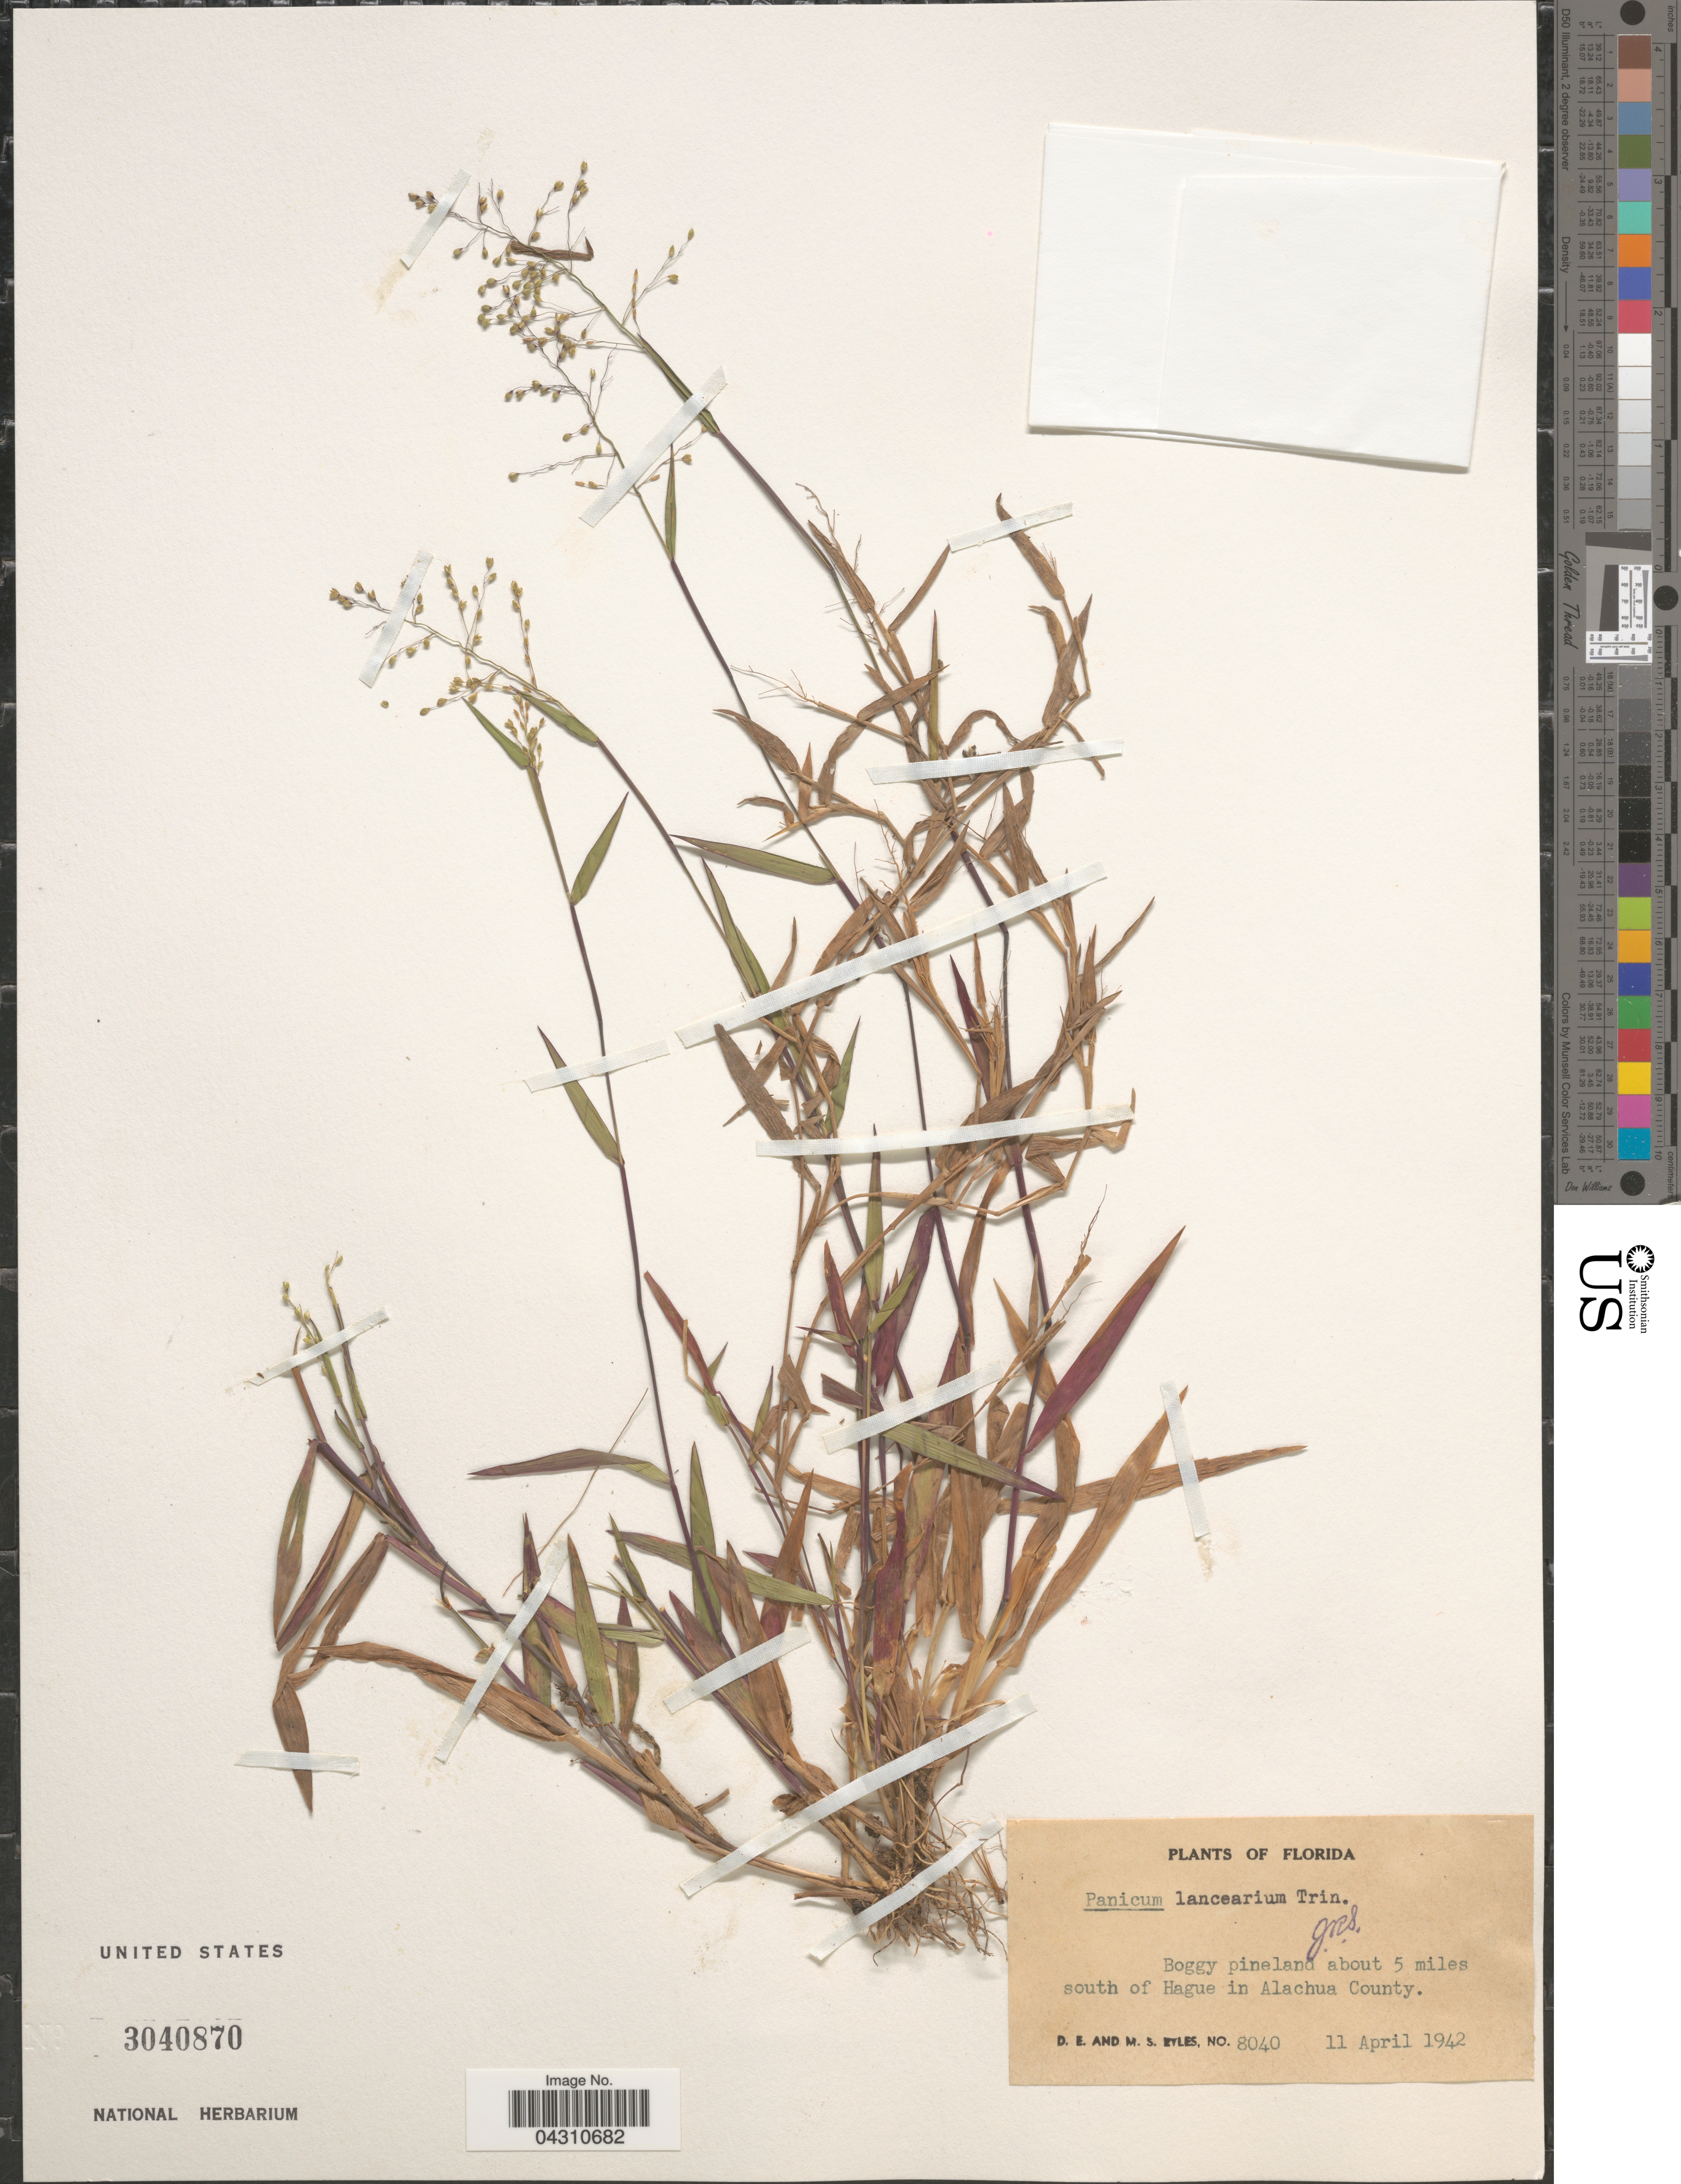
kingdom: Plantae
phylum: Tracheophyta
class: Liliopsida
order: Poales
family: Poaceae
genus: Dichanthelium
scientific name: Dichanthelium portoricense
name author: (Desv. ex Ham.) B.F. Hansen & Wunderlin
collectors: D. Eyles & M. Eyles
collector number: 8040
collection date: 1942-04-11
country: United States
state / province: Florida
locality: Boggy pineland about 5 miles south of Hague in Alachua County.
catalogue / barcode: US 3040870